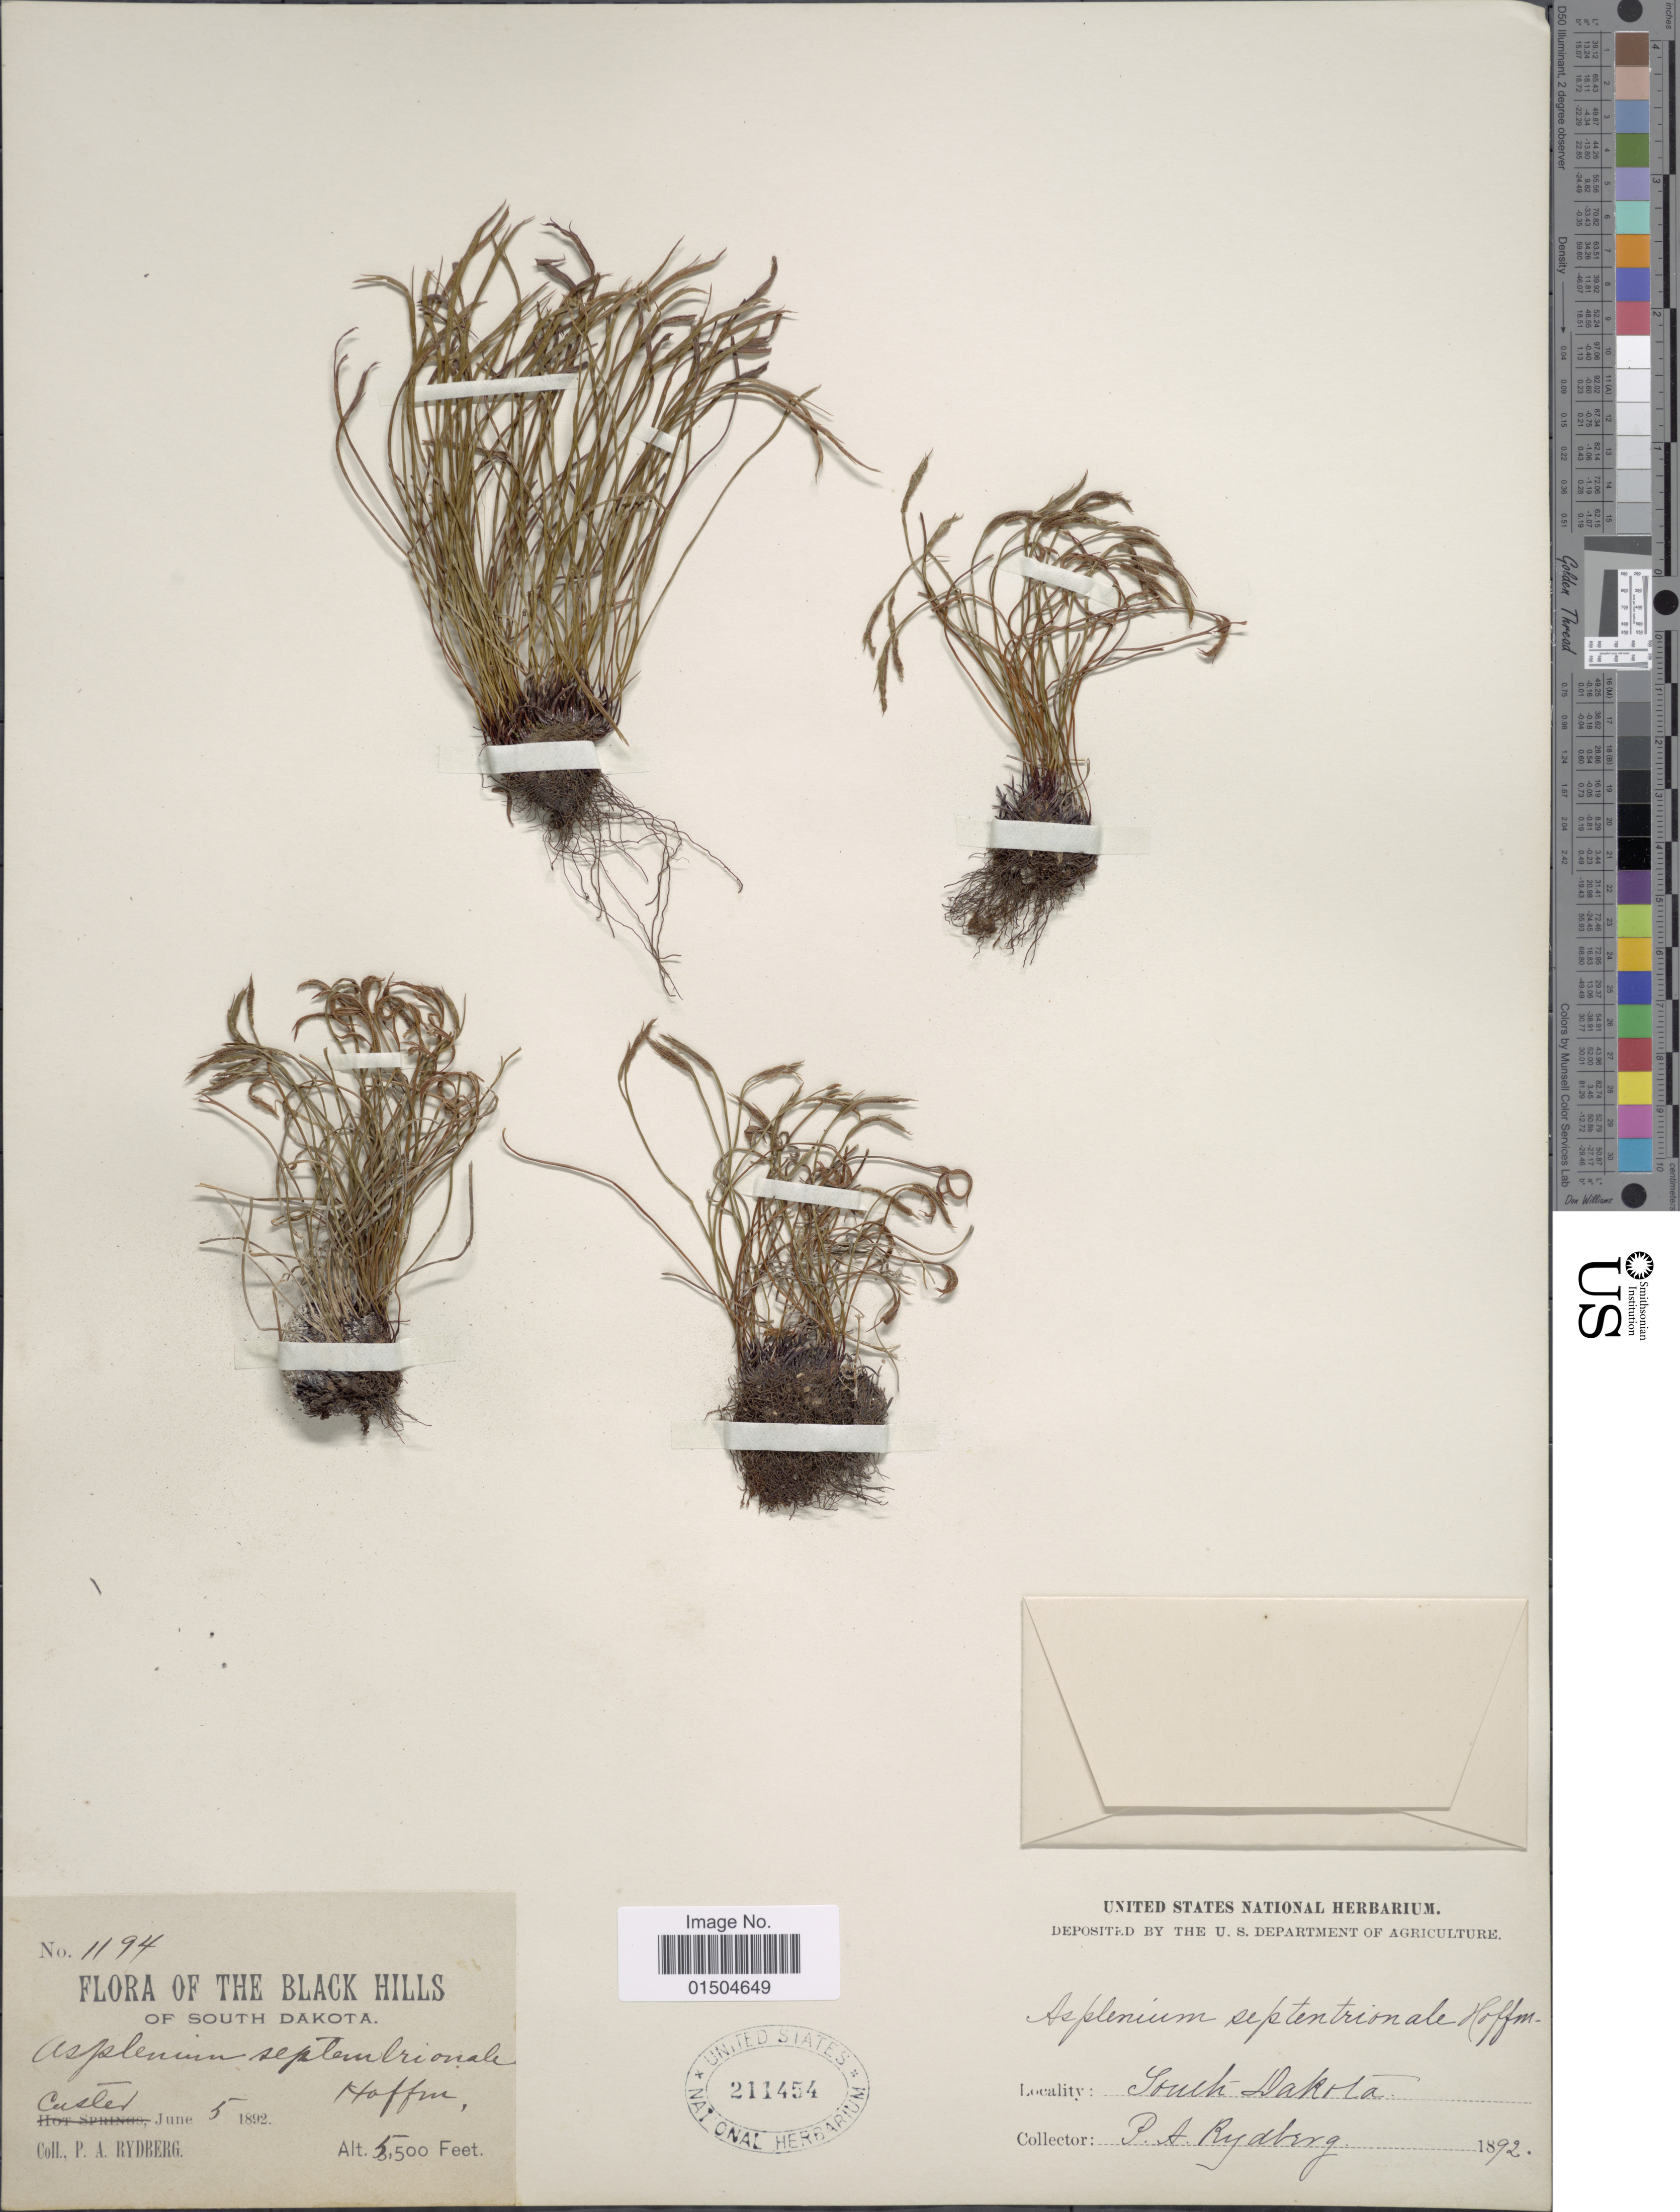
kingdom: Plantae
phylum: Tracheophyta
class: Polypodiopsida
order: Polypodiales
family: Aspleniaceae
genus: Asplenium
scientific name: Asplenium septentrionale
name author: (L.) Hoffm.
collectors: P. A. Rydberg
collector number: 1194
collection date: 1892-06-05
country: United States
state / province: South Dakota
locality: Black Hills. Hoffin, Custer.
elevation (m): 1676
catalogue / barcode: US 211454